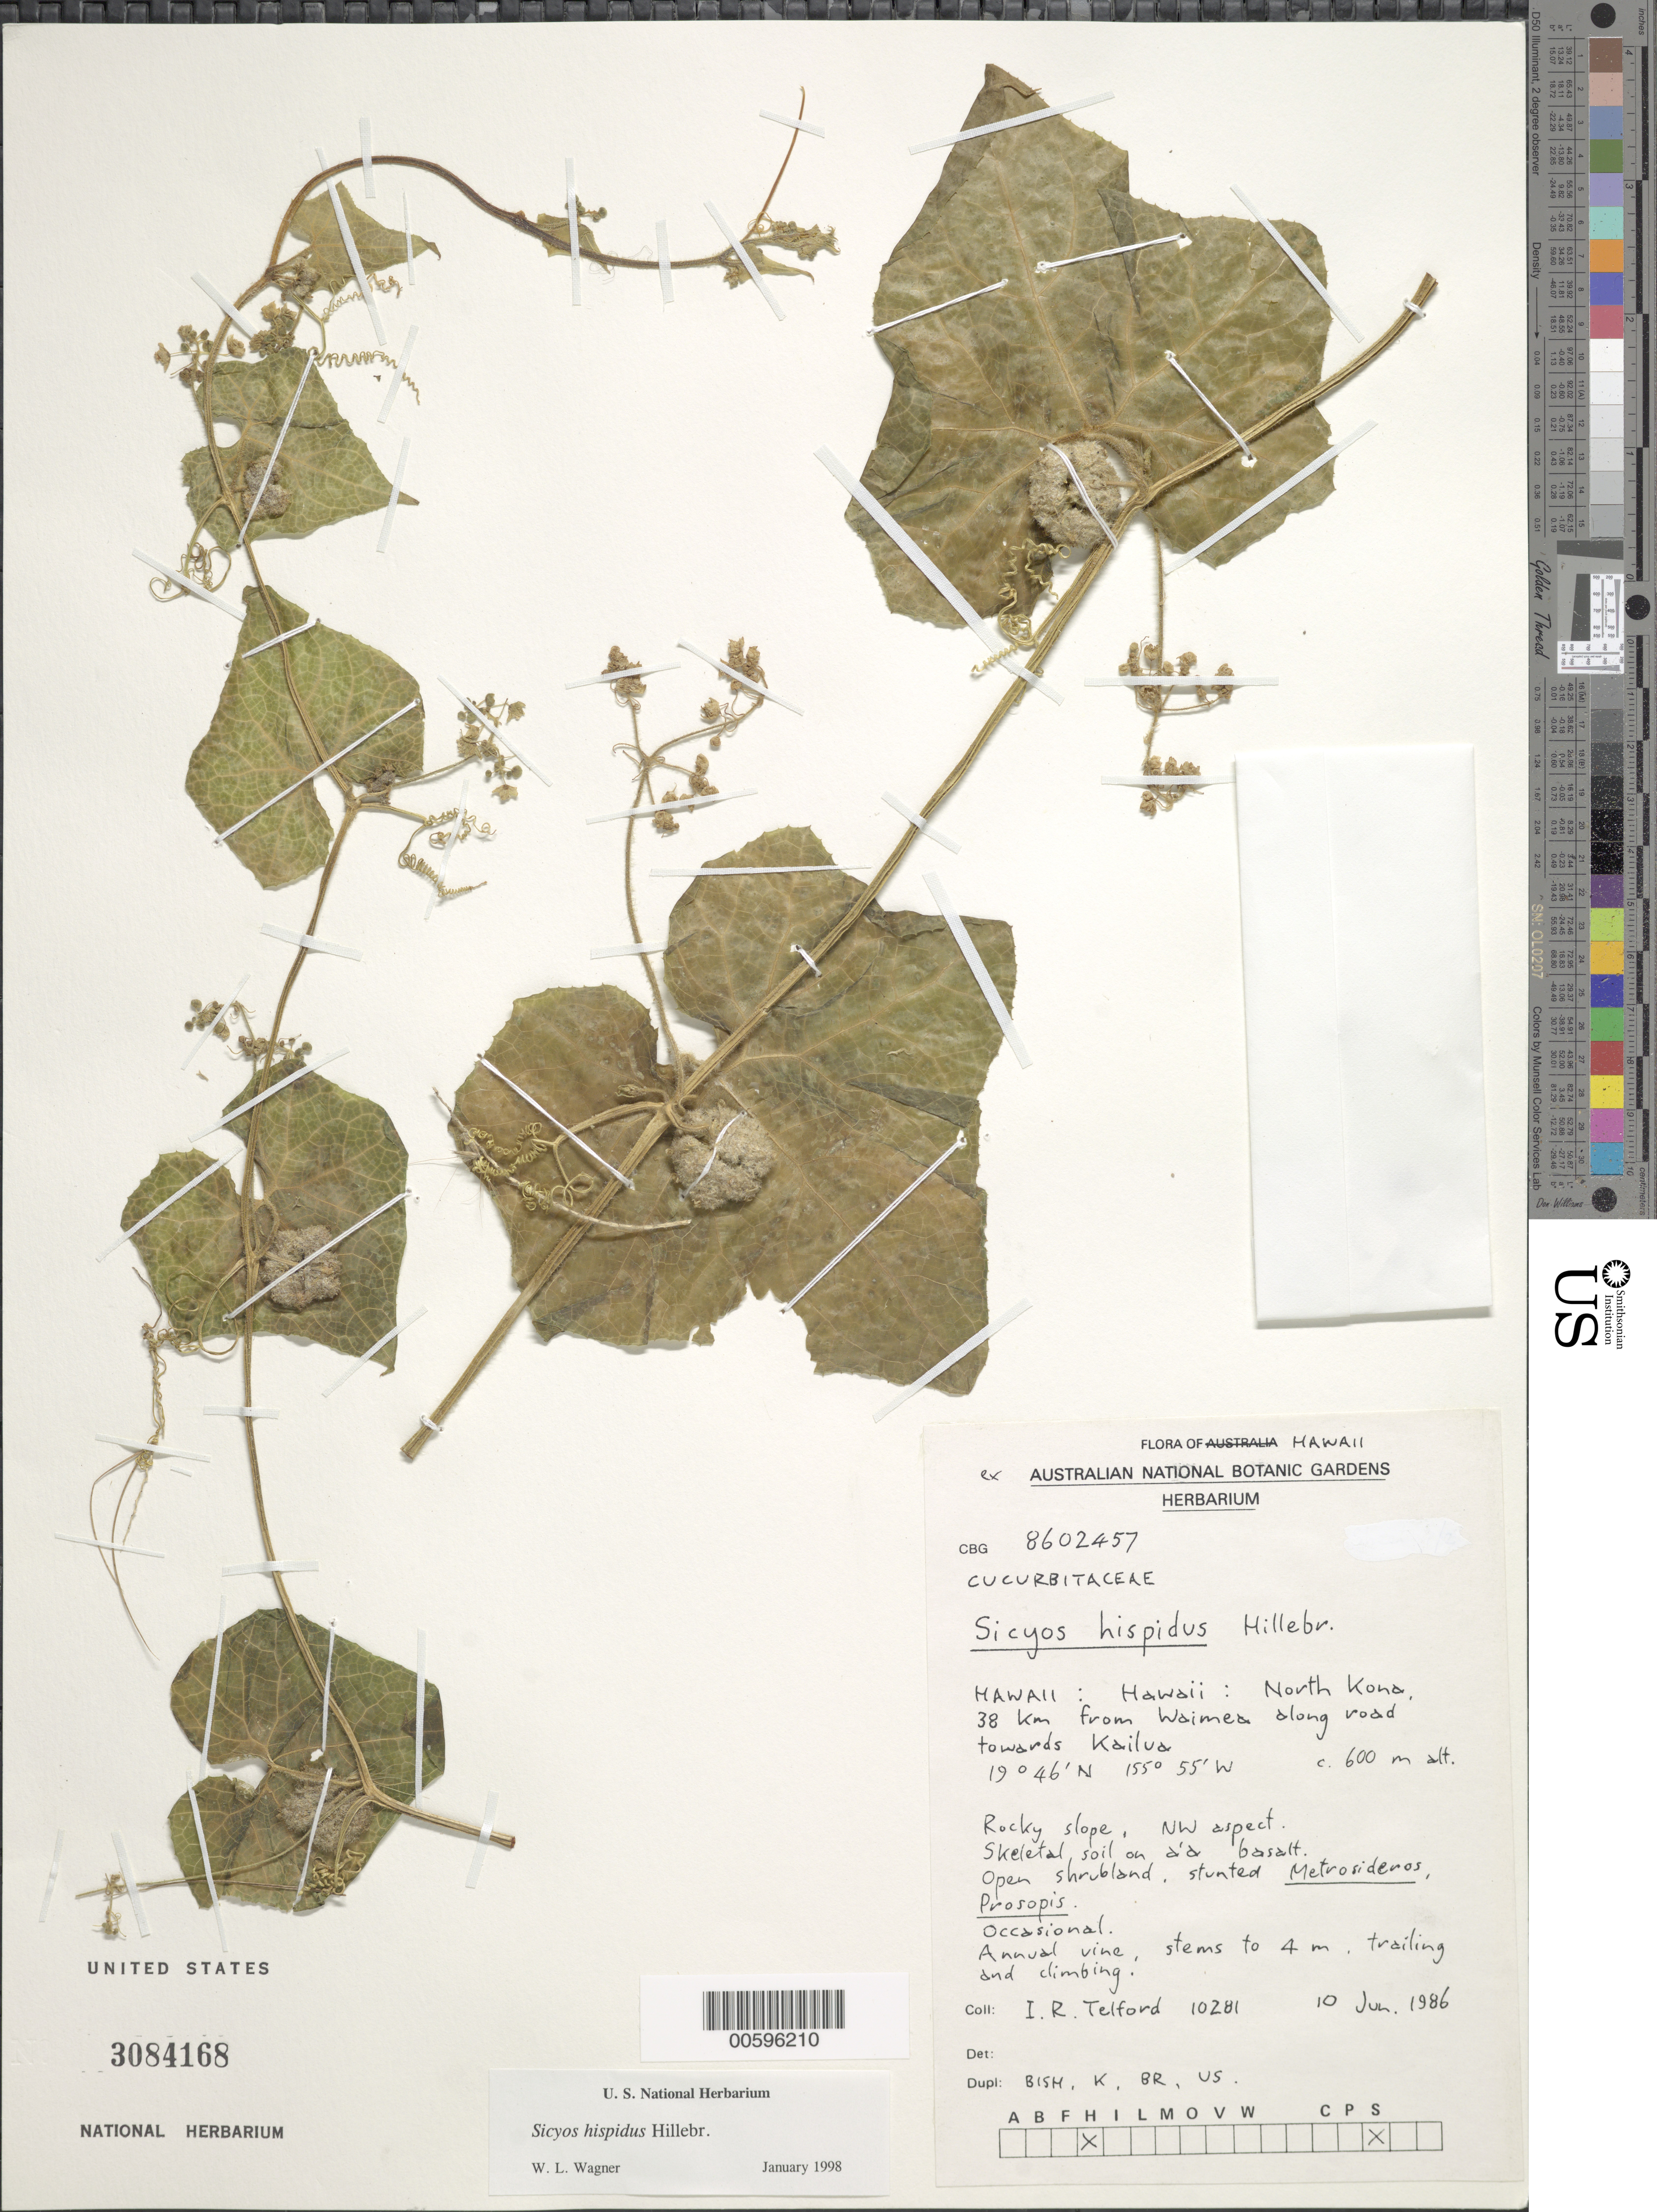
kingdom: Plantae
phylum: Tracheophyta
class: Magnoliopsida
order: Cucurbitales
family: Cucurbitaceae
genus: Sicyos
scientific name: Sicyos hispidus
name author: Hillebr.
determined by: Wagner, W. L., (BOT), Smithsonian Institution - National Museum of Natural History (UNITED STATES)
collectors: I. R. Telford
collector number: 10281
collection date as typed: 10 Jun 1986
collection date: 1986-06-10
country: United States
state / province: Hawaii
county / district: Hawaii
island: Hawaii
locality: North Kona. 38 km from Waimea along road towards Kailua.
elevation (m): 600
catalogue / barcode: US 3084168